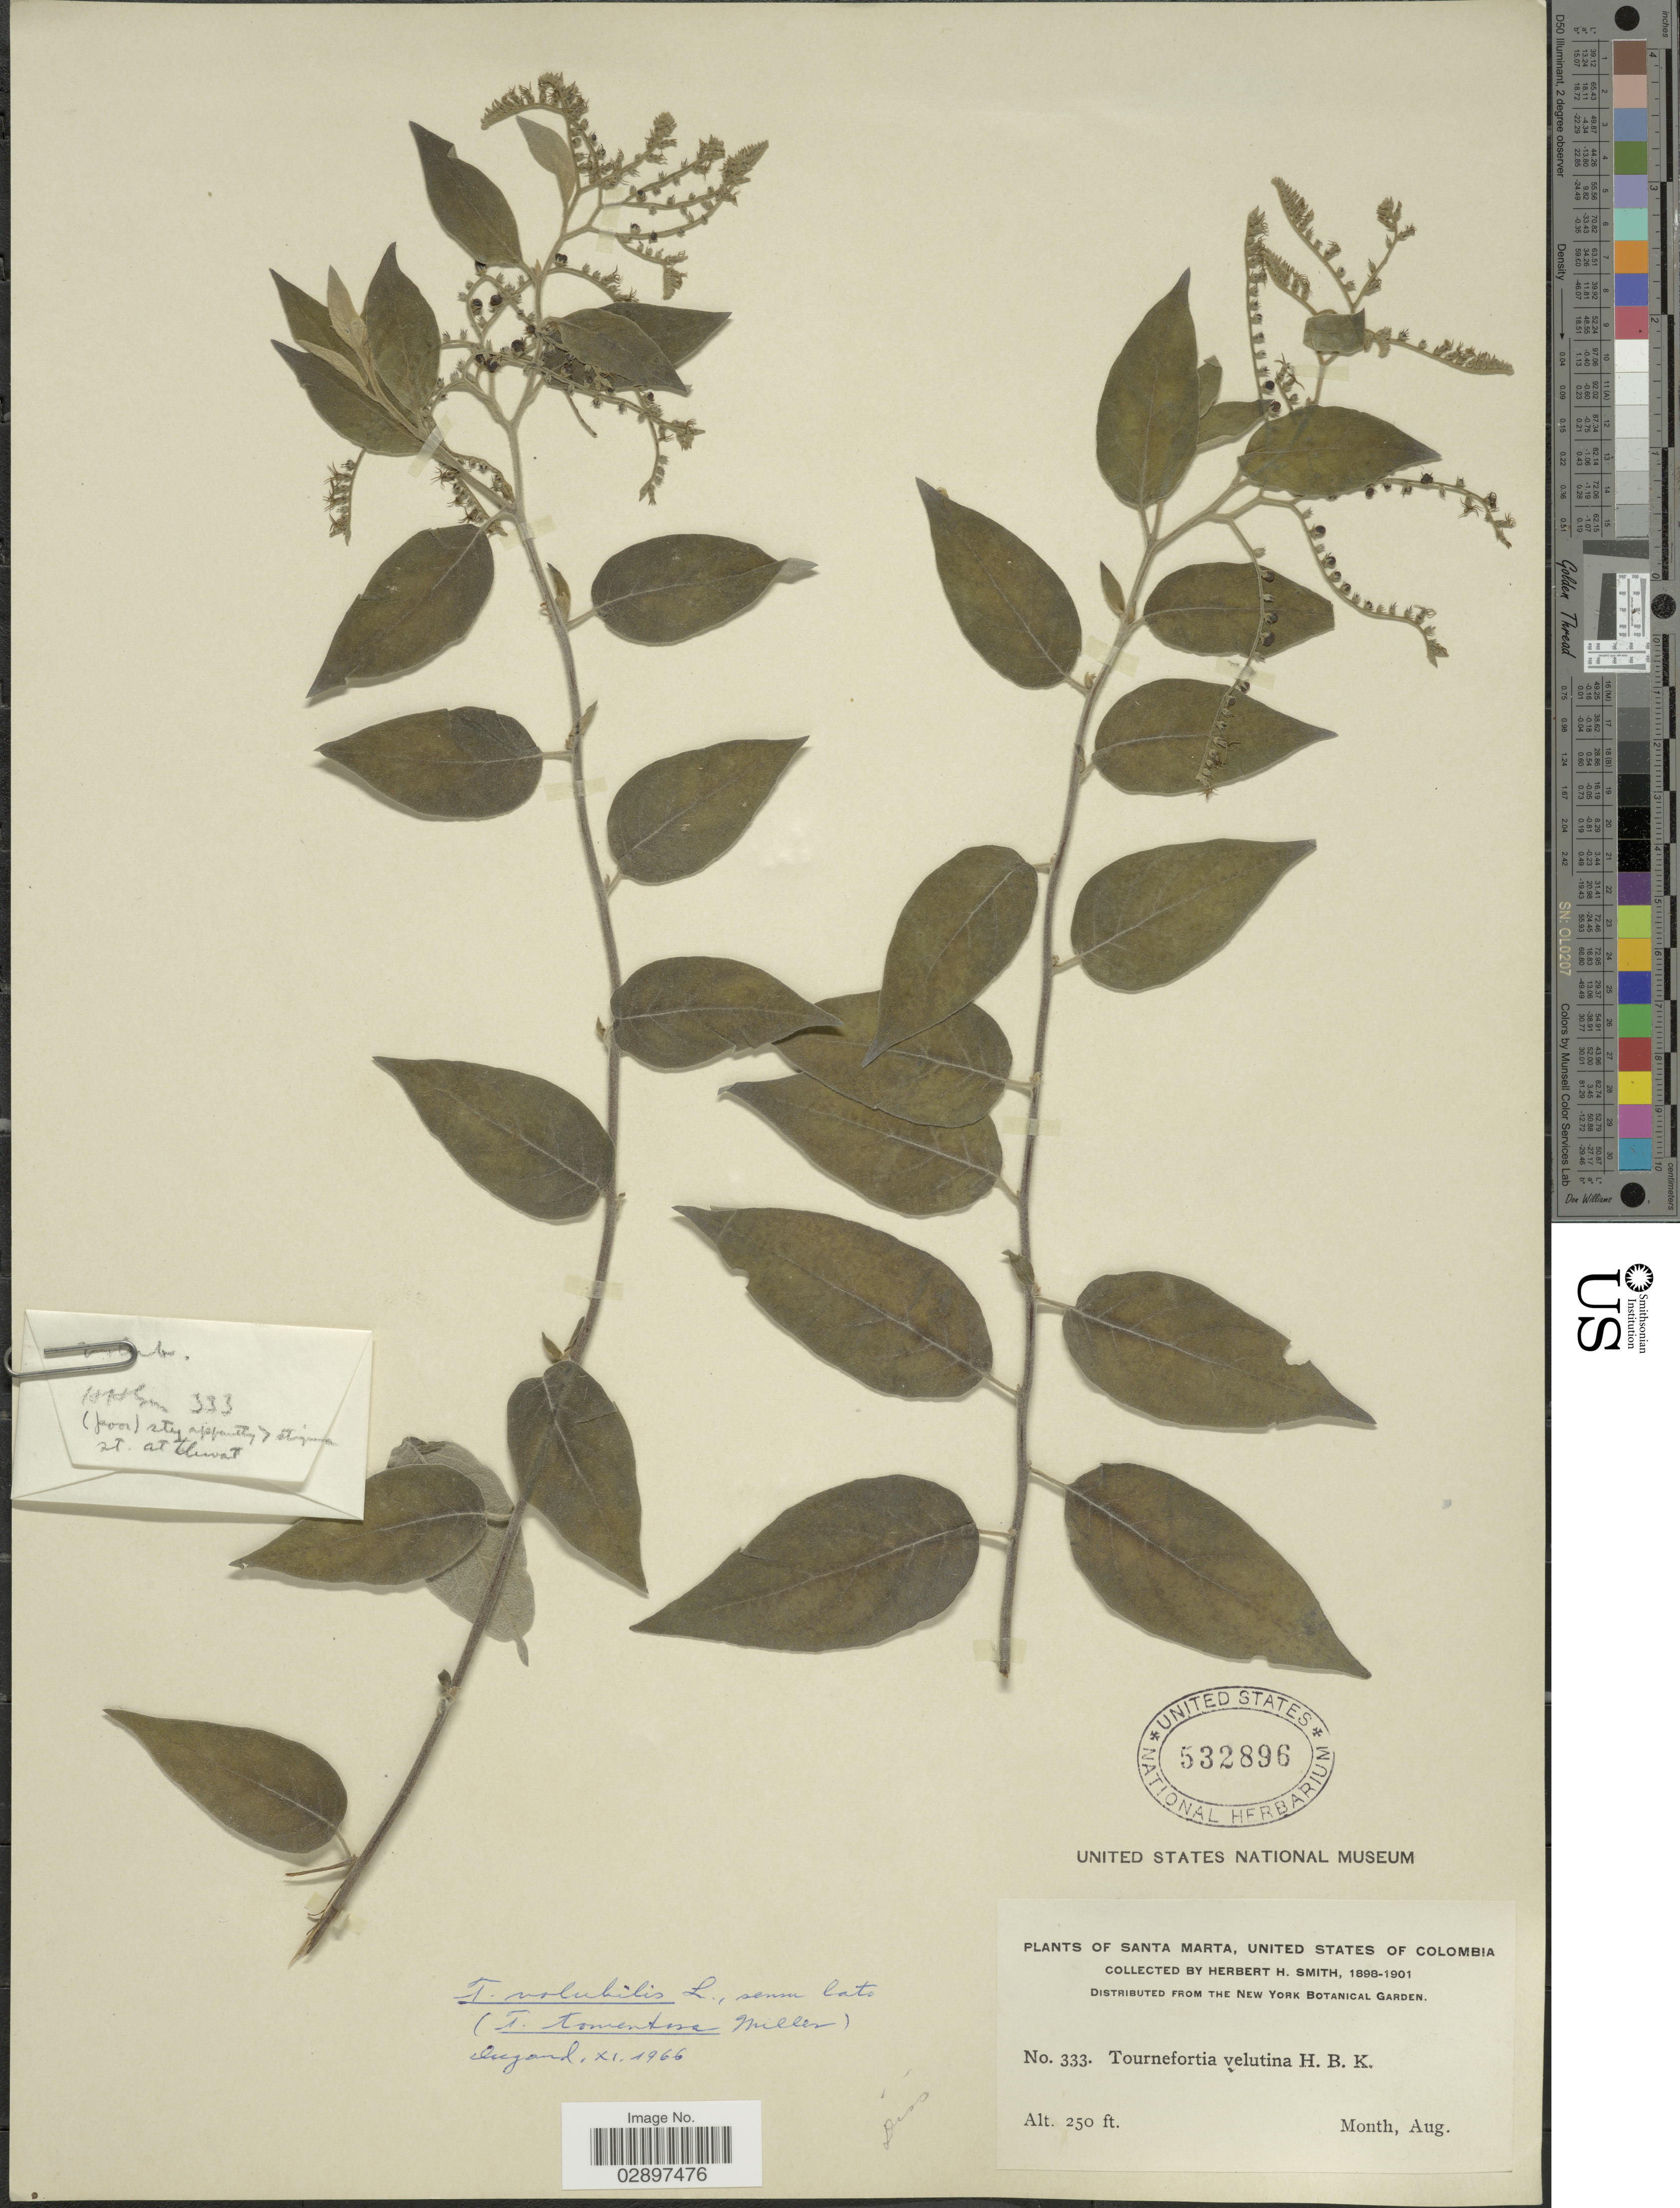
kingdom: Plantae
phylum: Tracheophyta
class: Magnoliopsida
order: Boraginales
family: Heliotropiaceae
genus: Tournefortia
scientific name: Tournefortia tomentosa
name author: Mill.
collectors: Herbert H. Smith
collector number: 333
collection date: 1898-08/1901-08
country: Colombia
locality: Santa Marta, United States of Colombia.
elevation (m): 76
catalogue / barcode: US 532896